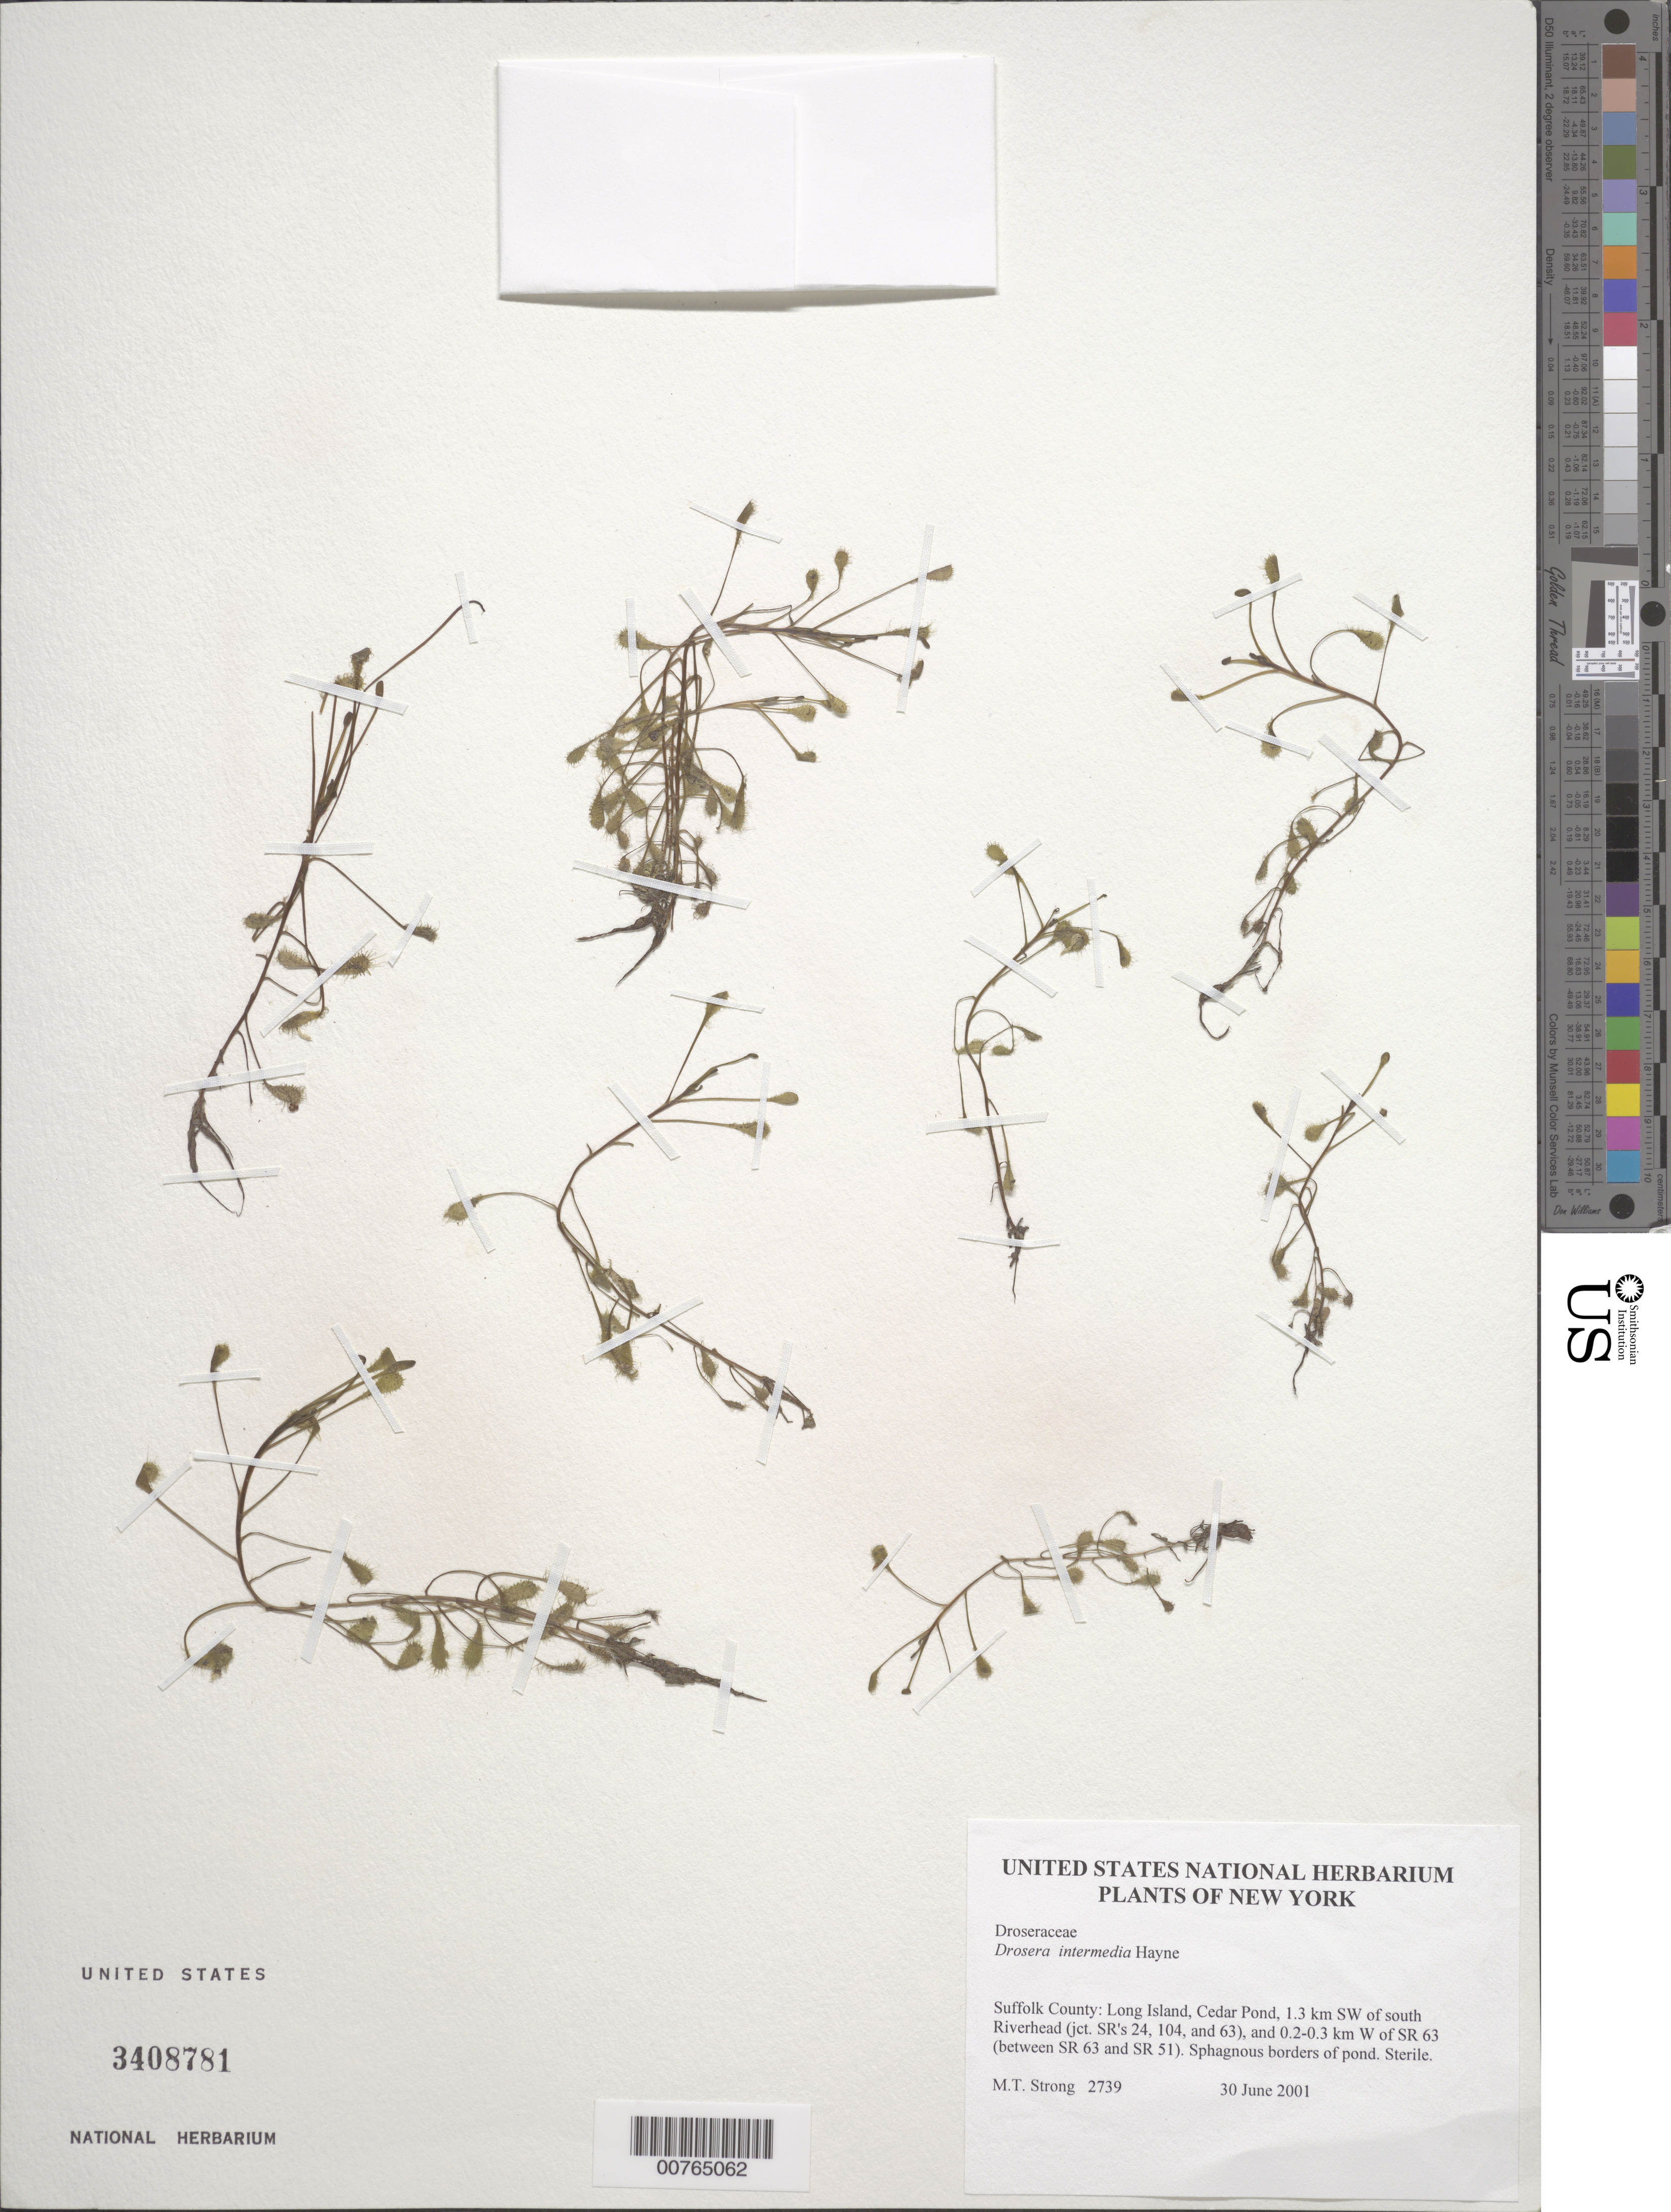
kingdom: Plantae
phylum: Tracheophyta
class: Magnoliopsida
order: Caryophyllales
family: Droseraceae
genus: Drosera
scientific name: Drosera intermedia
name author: Hayne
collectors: M. T. Strong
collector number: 2739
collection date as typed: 30 Jun 2001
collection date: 2001-06-30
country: United States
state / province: New York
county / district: Suffolk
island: Long Island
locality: Cedar Pond, SW of S Riverhead.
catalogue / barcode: US 3408781